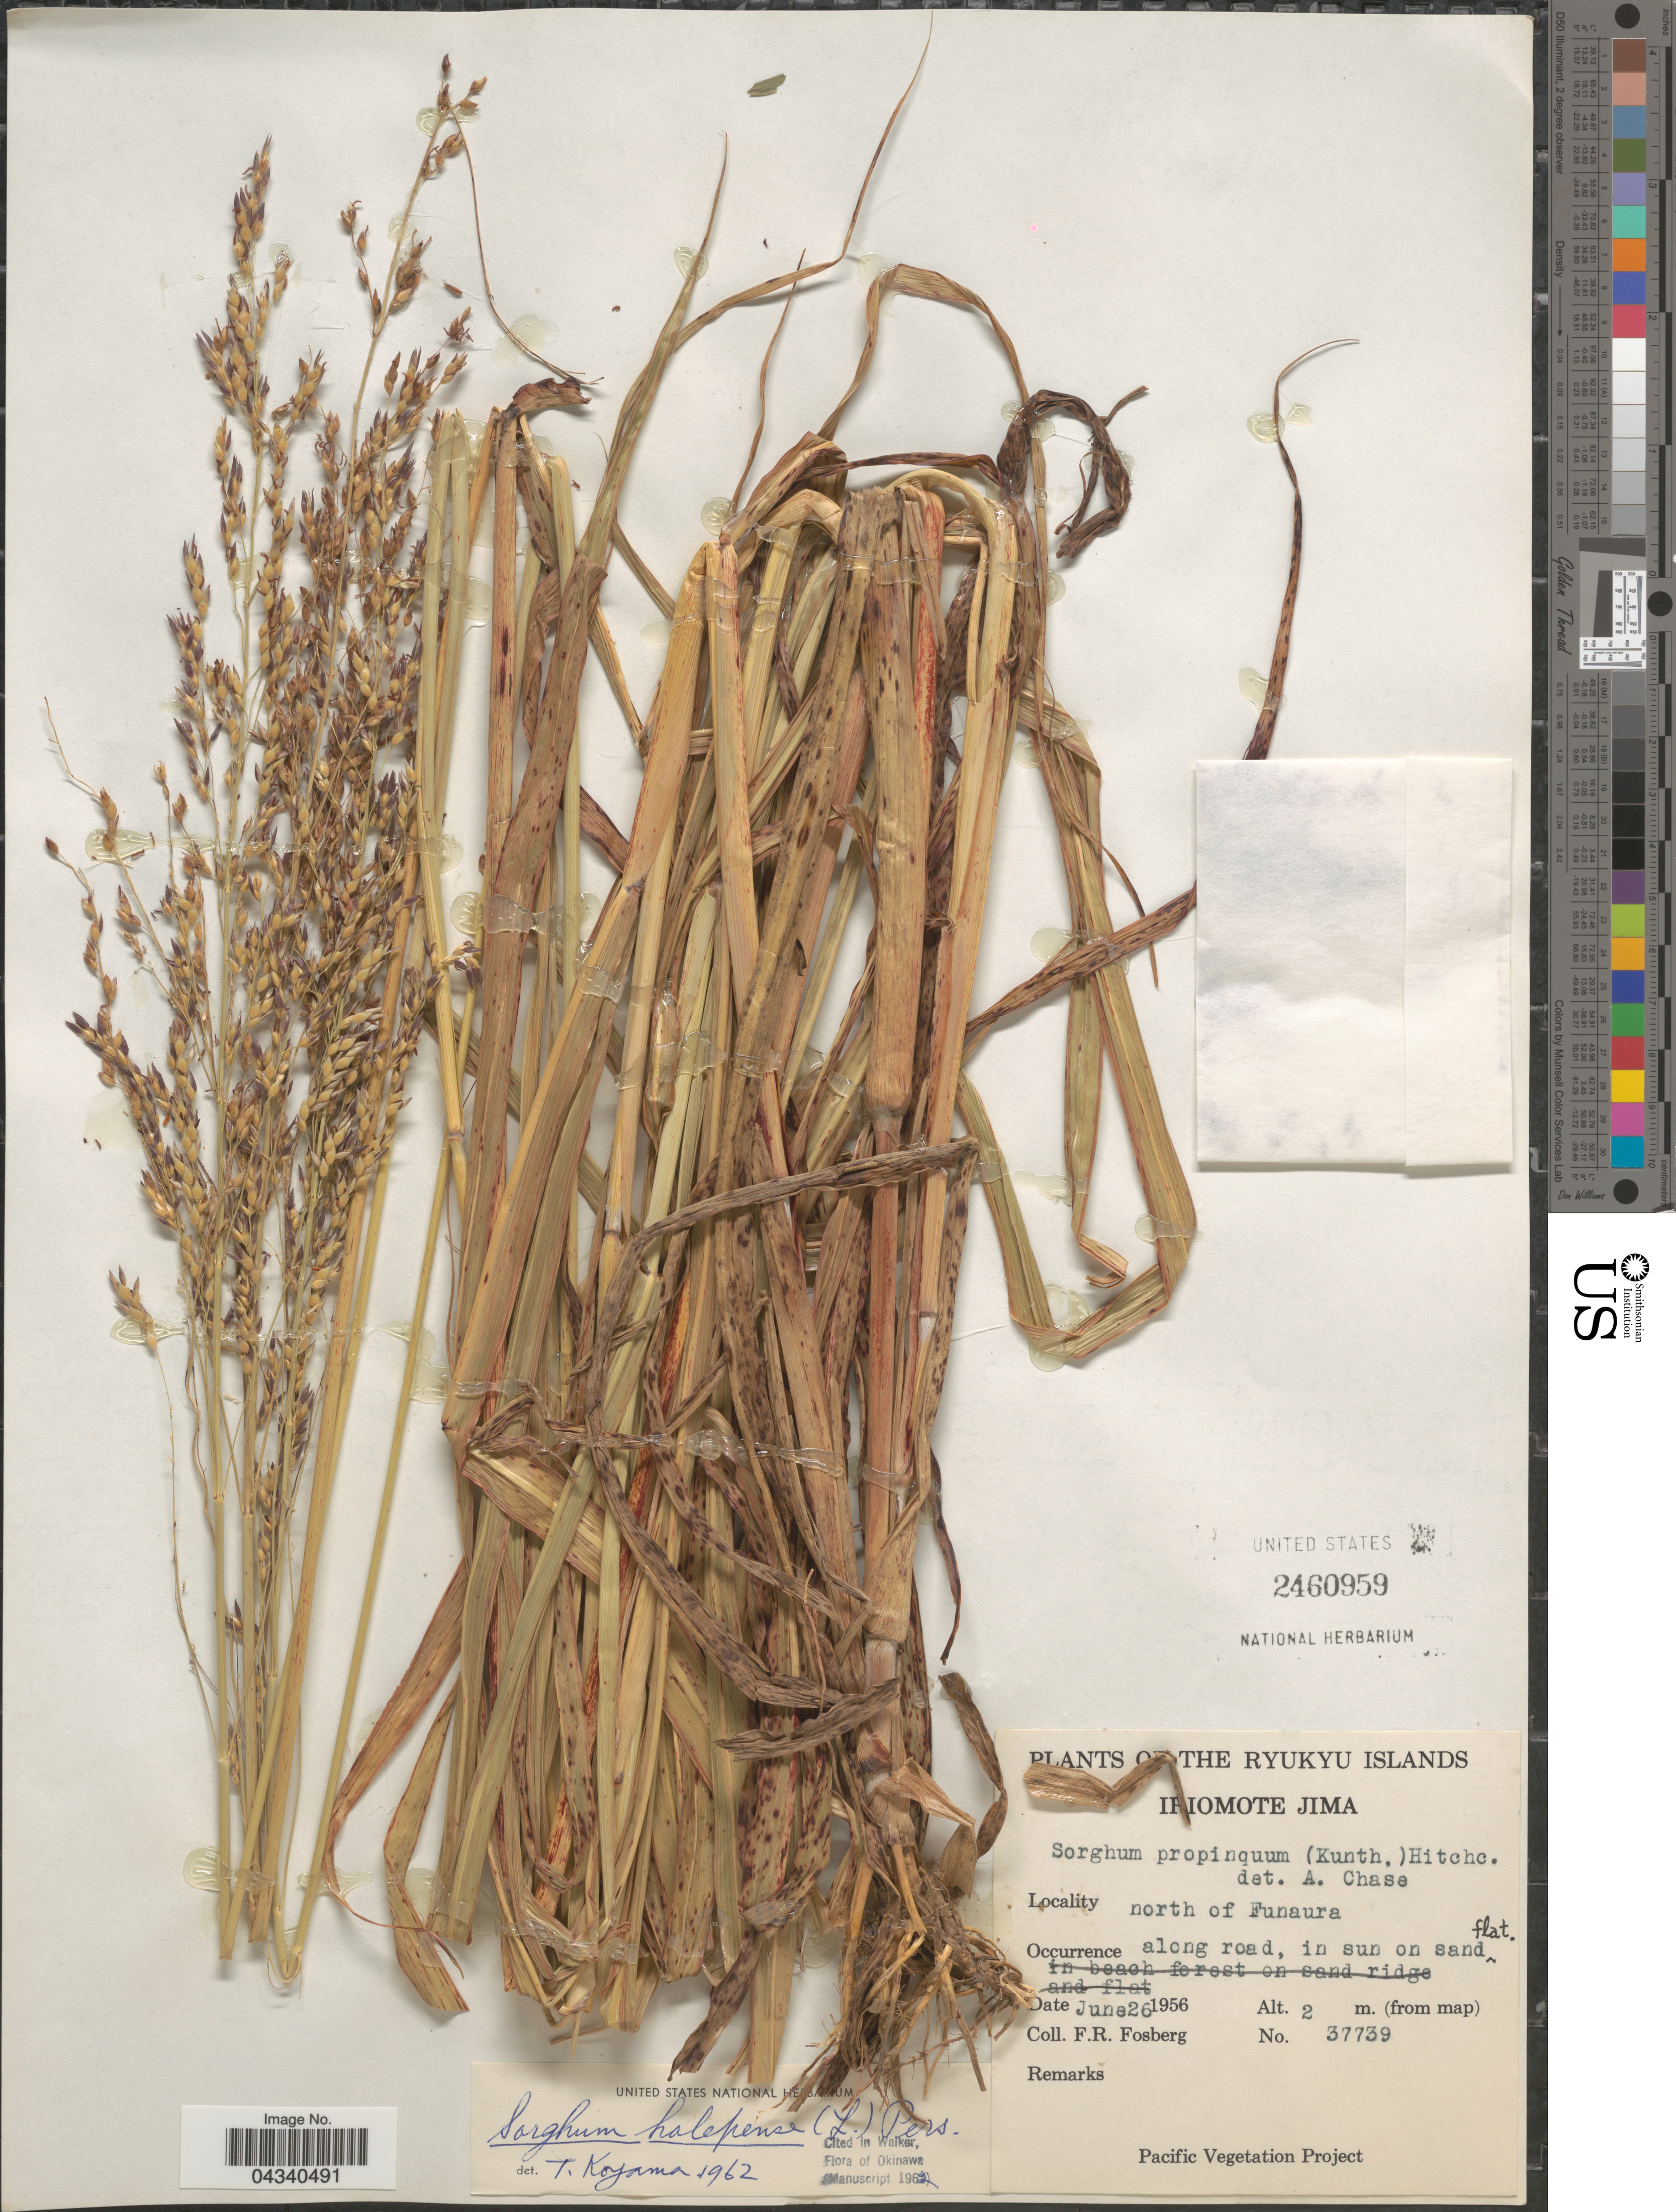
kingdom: Plantae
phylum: Tracheophyta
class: Liliopsida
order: Poales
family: Poaceae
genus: Sorghum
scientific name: Sorghum halepense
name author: (L.) Pers.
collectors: F. R. Fosberg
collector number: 37739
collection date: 1956-06-26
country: Japan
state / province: Okinawa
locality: The Ryukyu Islands. Iriomote Jima. North of Funaura.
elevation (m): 2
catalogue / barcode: US 2460959